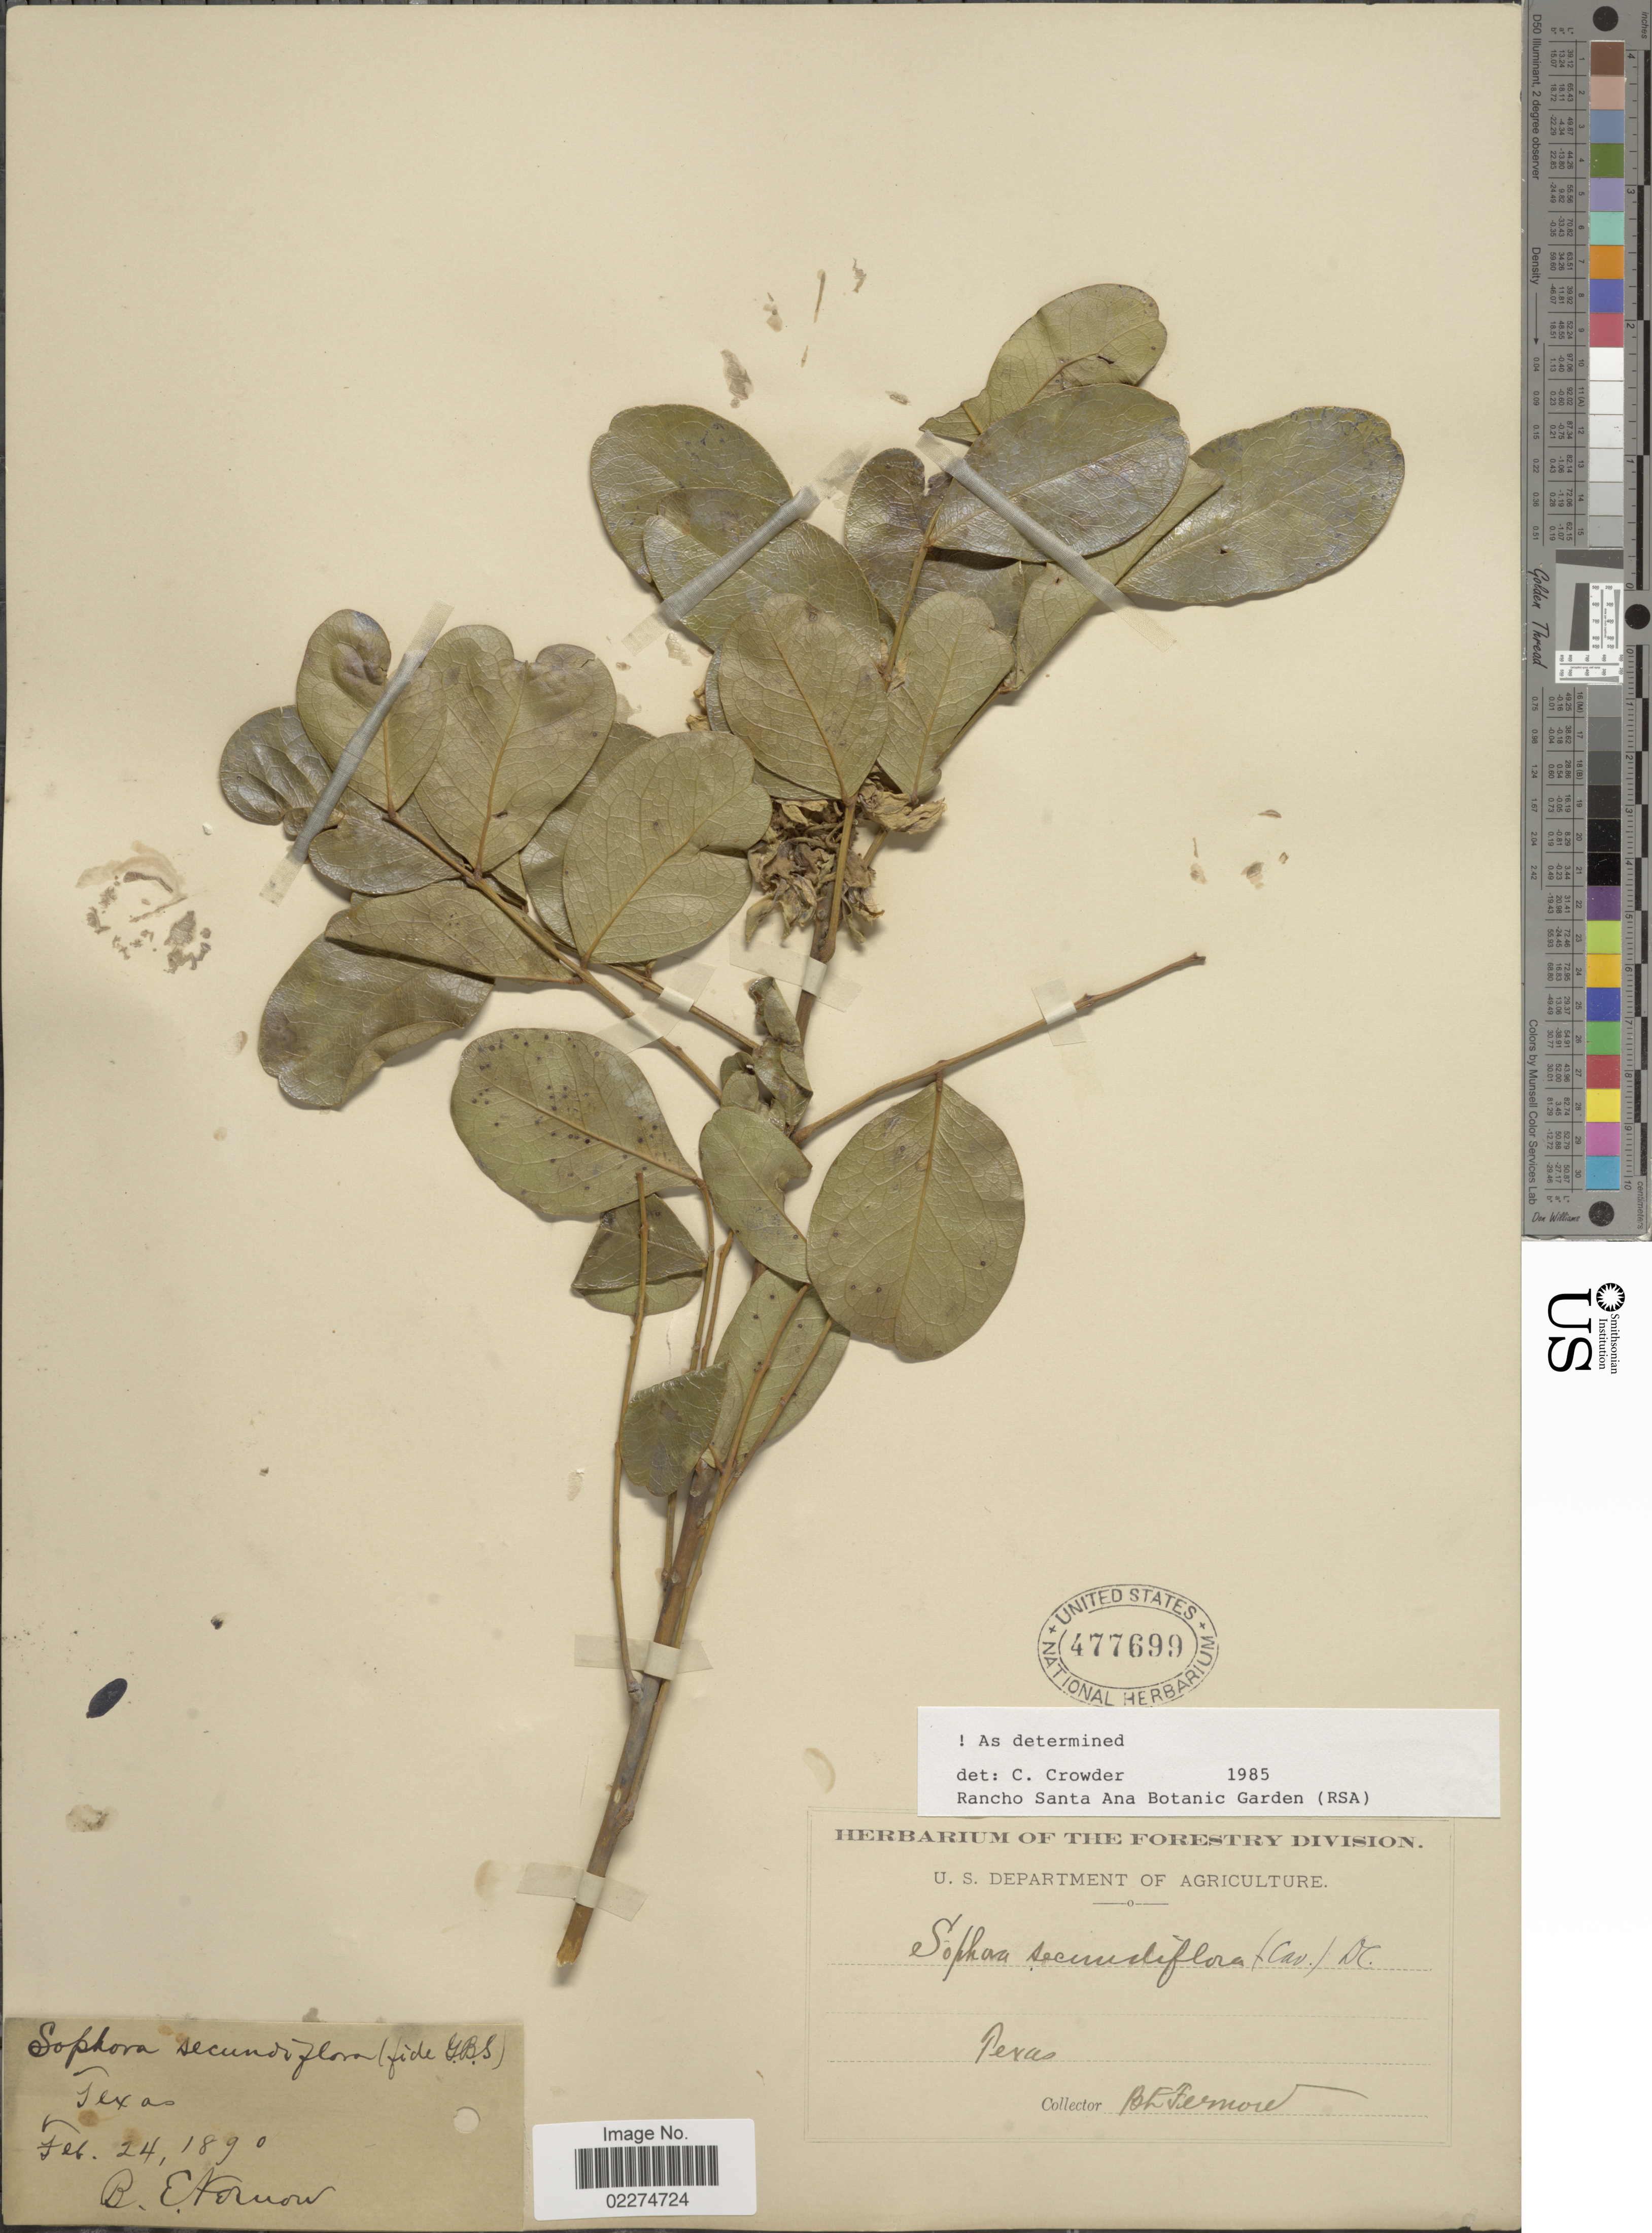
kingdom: Plantae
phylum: Tracheophyta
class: Magnoliopsida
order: Fabales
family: Fabaceae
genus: Dermatophyllum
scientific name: Dermatophyllum secundiflorum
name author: (Ortega) Gandhi & Reveal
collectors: B. E. Feruow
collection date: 1890-02-24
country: United States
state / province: Texas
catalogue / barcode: US 477699